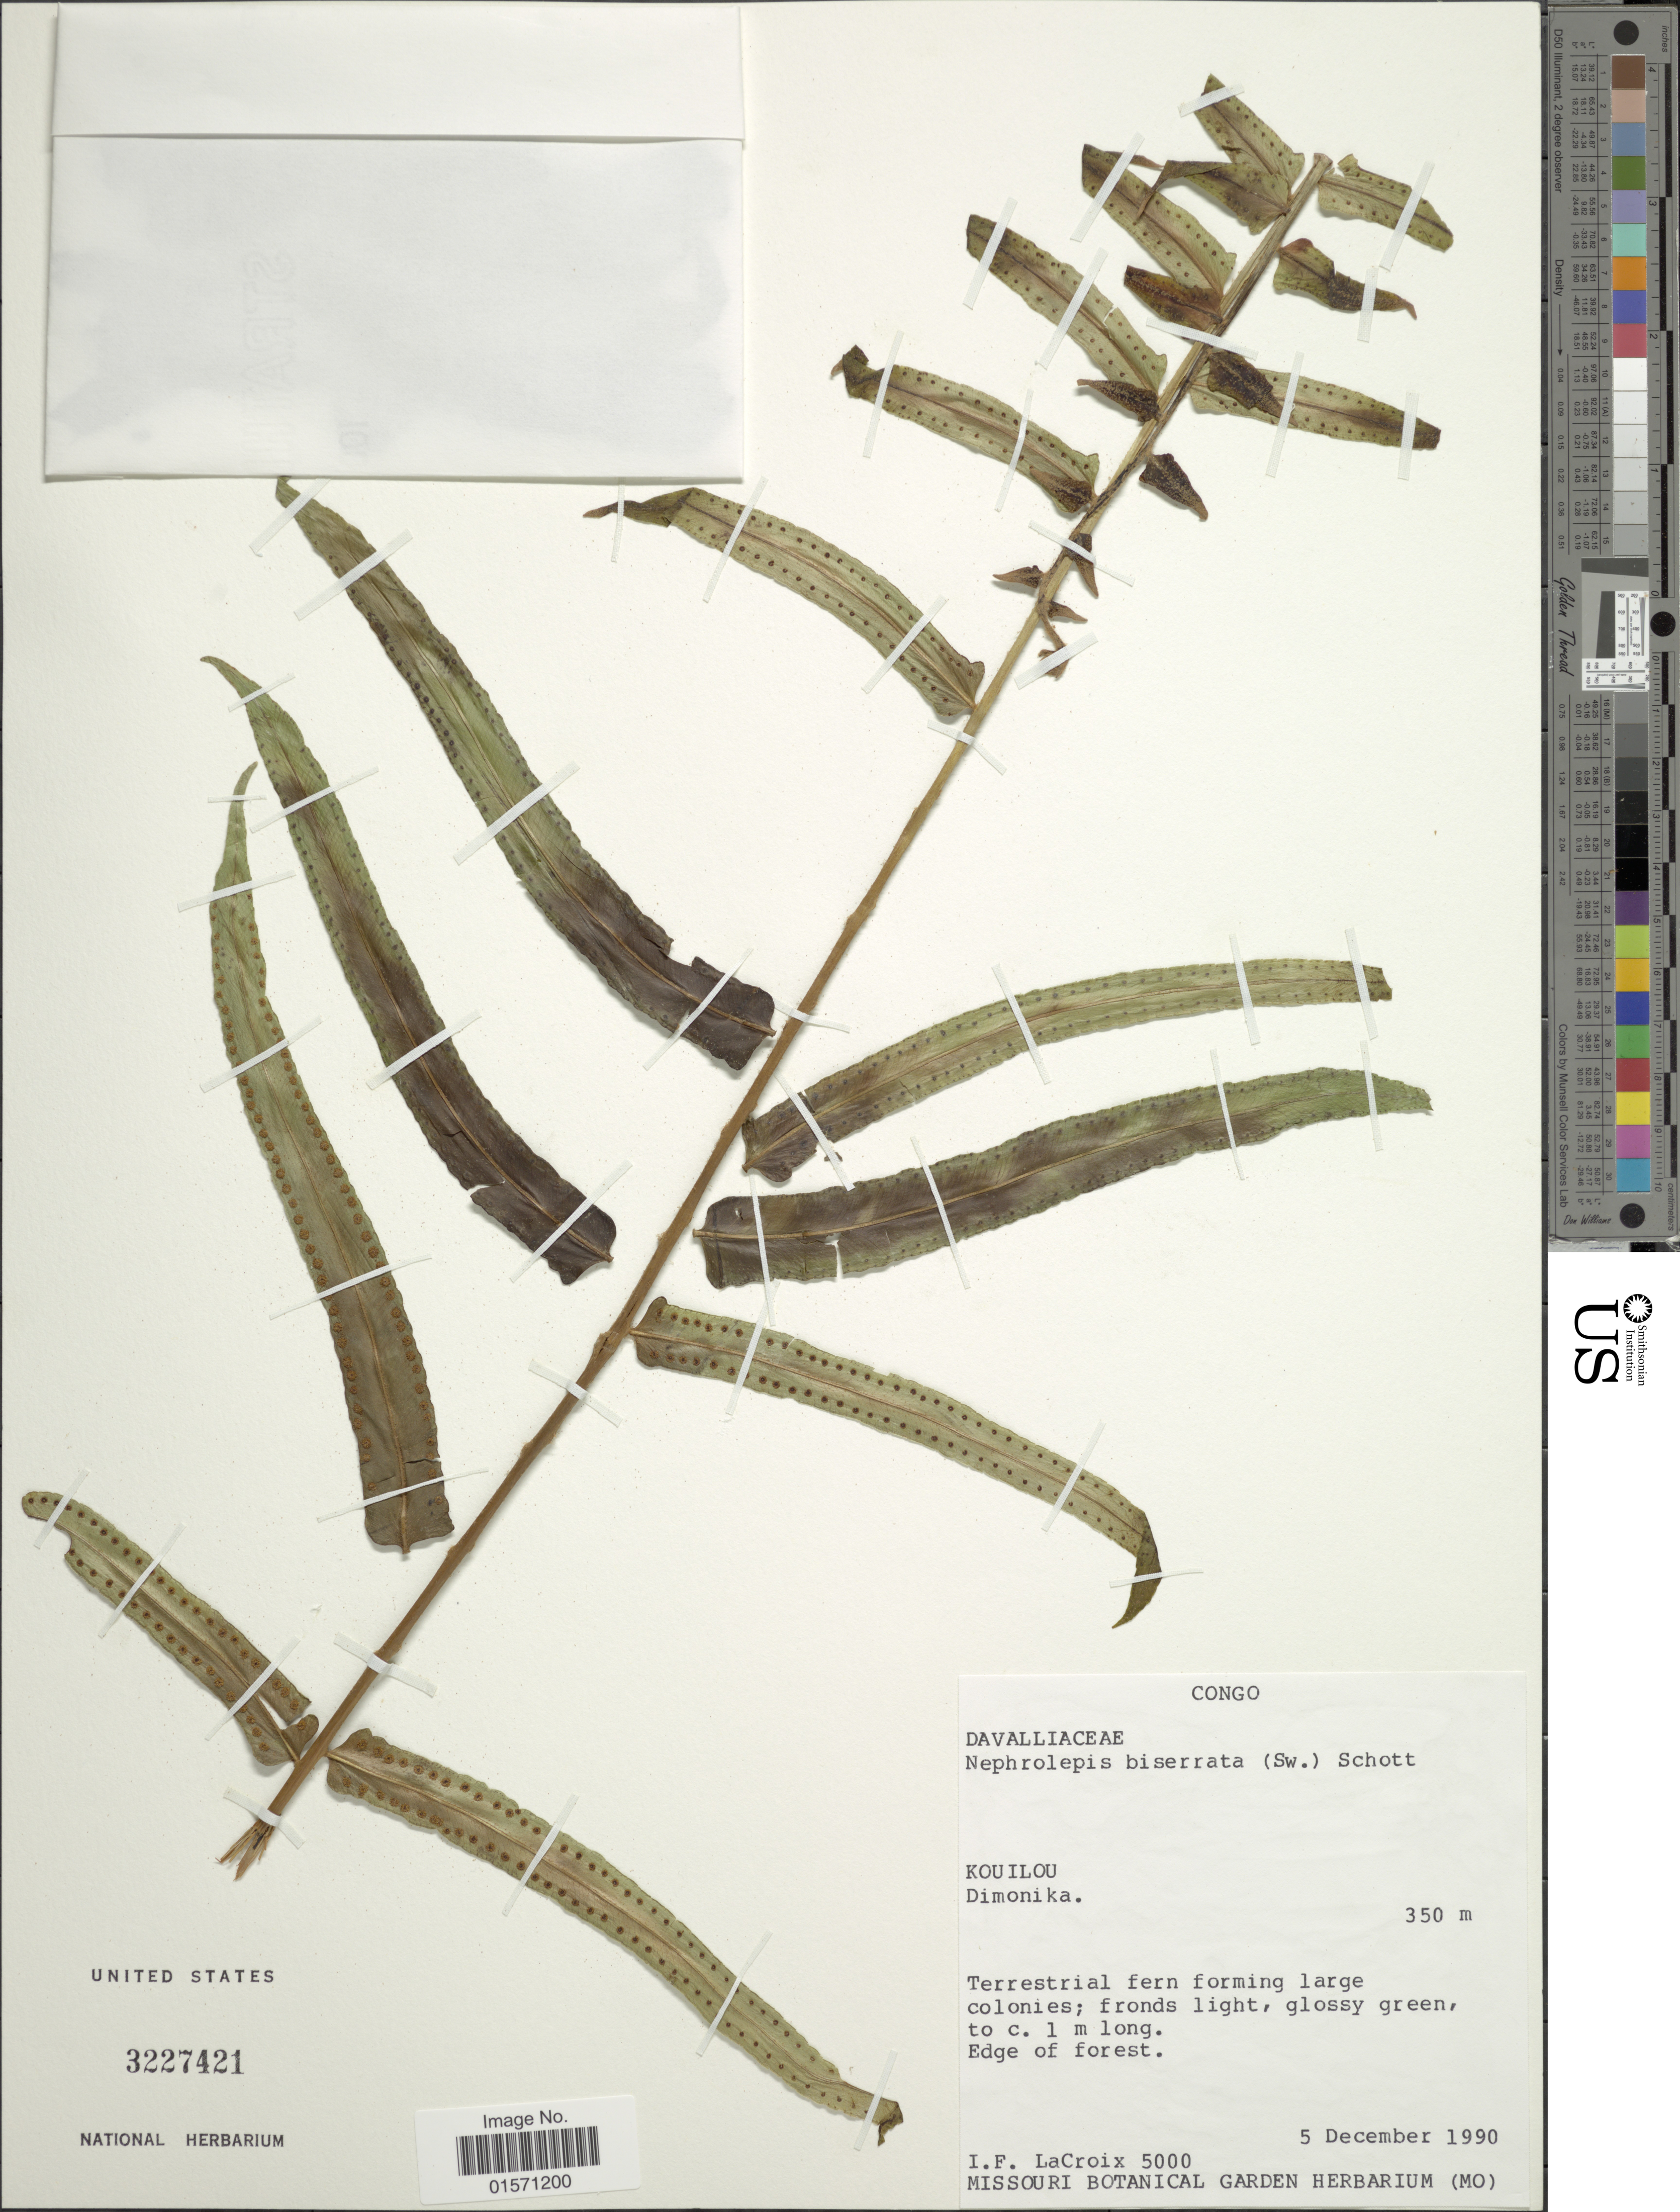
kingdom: Plantae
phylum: Tracheophyta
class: Polypodiopsida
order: Polypodiales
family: Nephrolepidaceae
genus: Nephrolepis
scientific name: Nephrolepis biserrata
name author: (Sw.) Schott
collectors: I. la Croix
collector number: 5000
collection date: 1990-12-05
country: Congo, Republic of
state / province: Kouilou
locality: Dimonika. Edge of forest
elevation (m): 350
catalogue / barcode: US 3227421